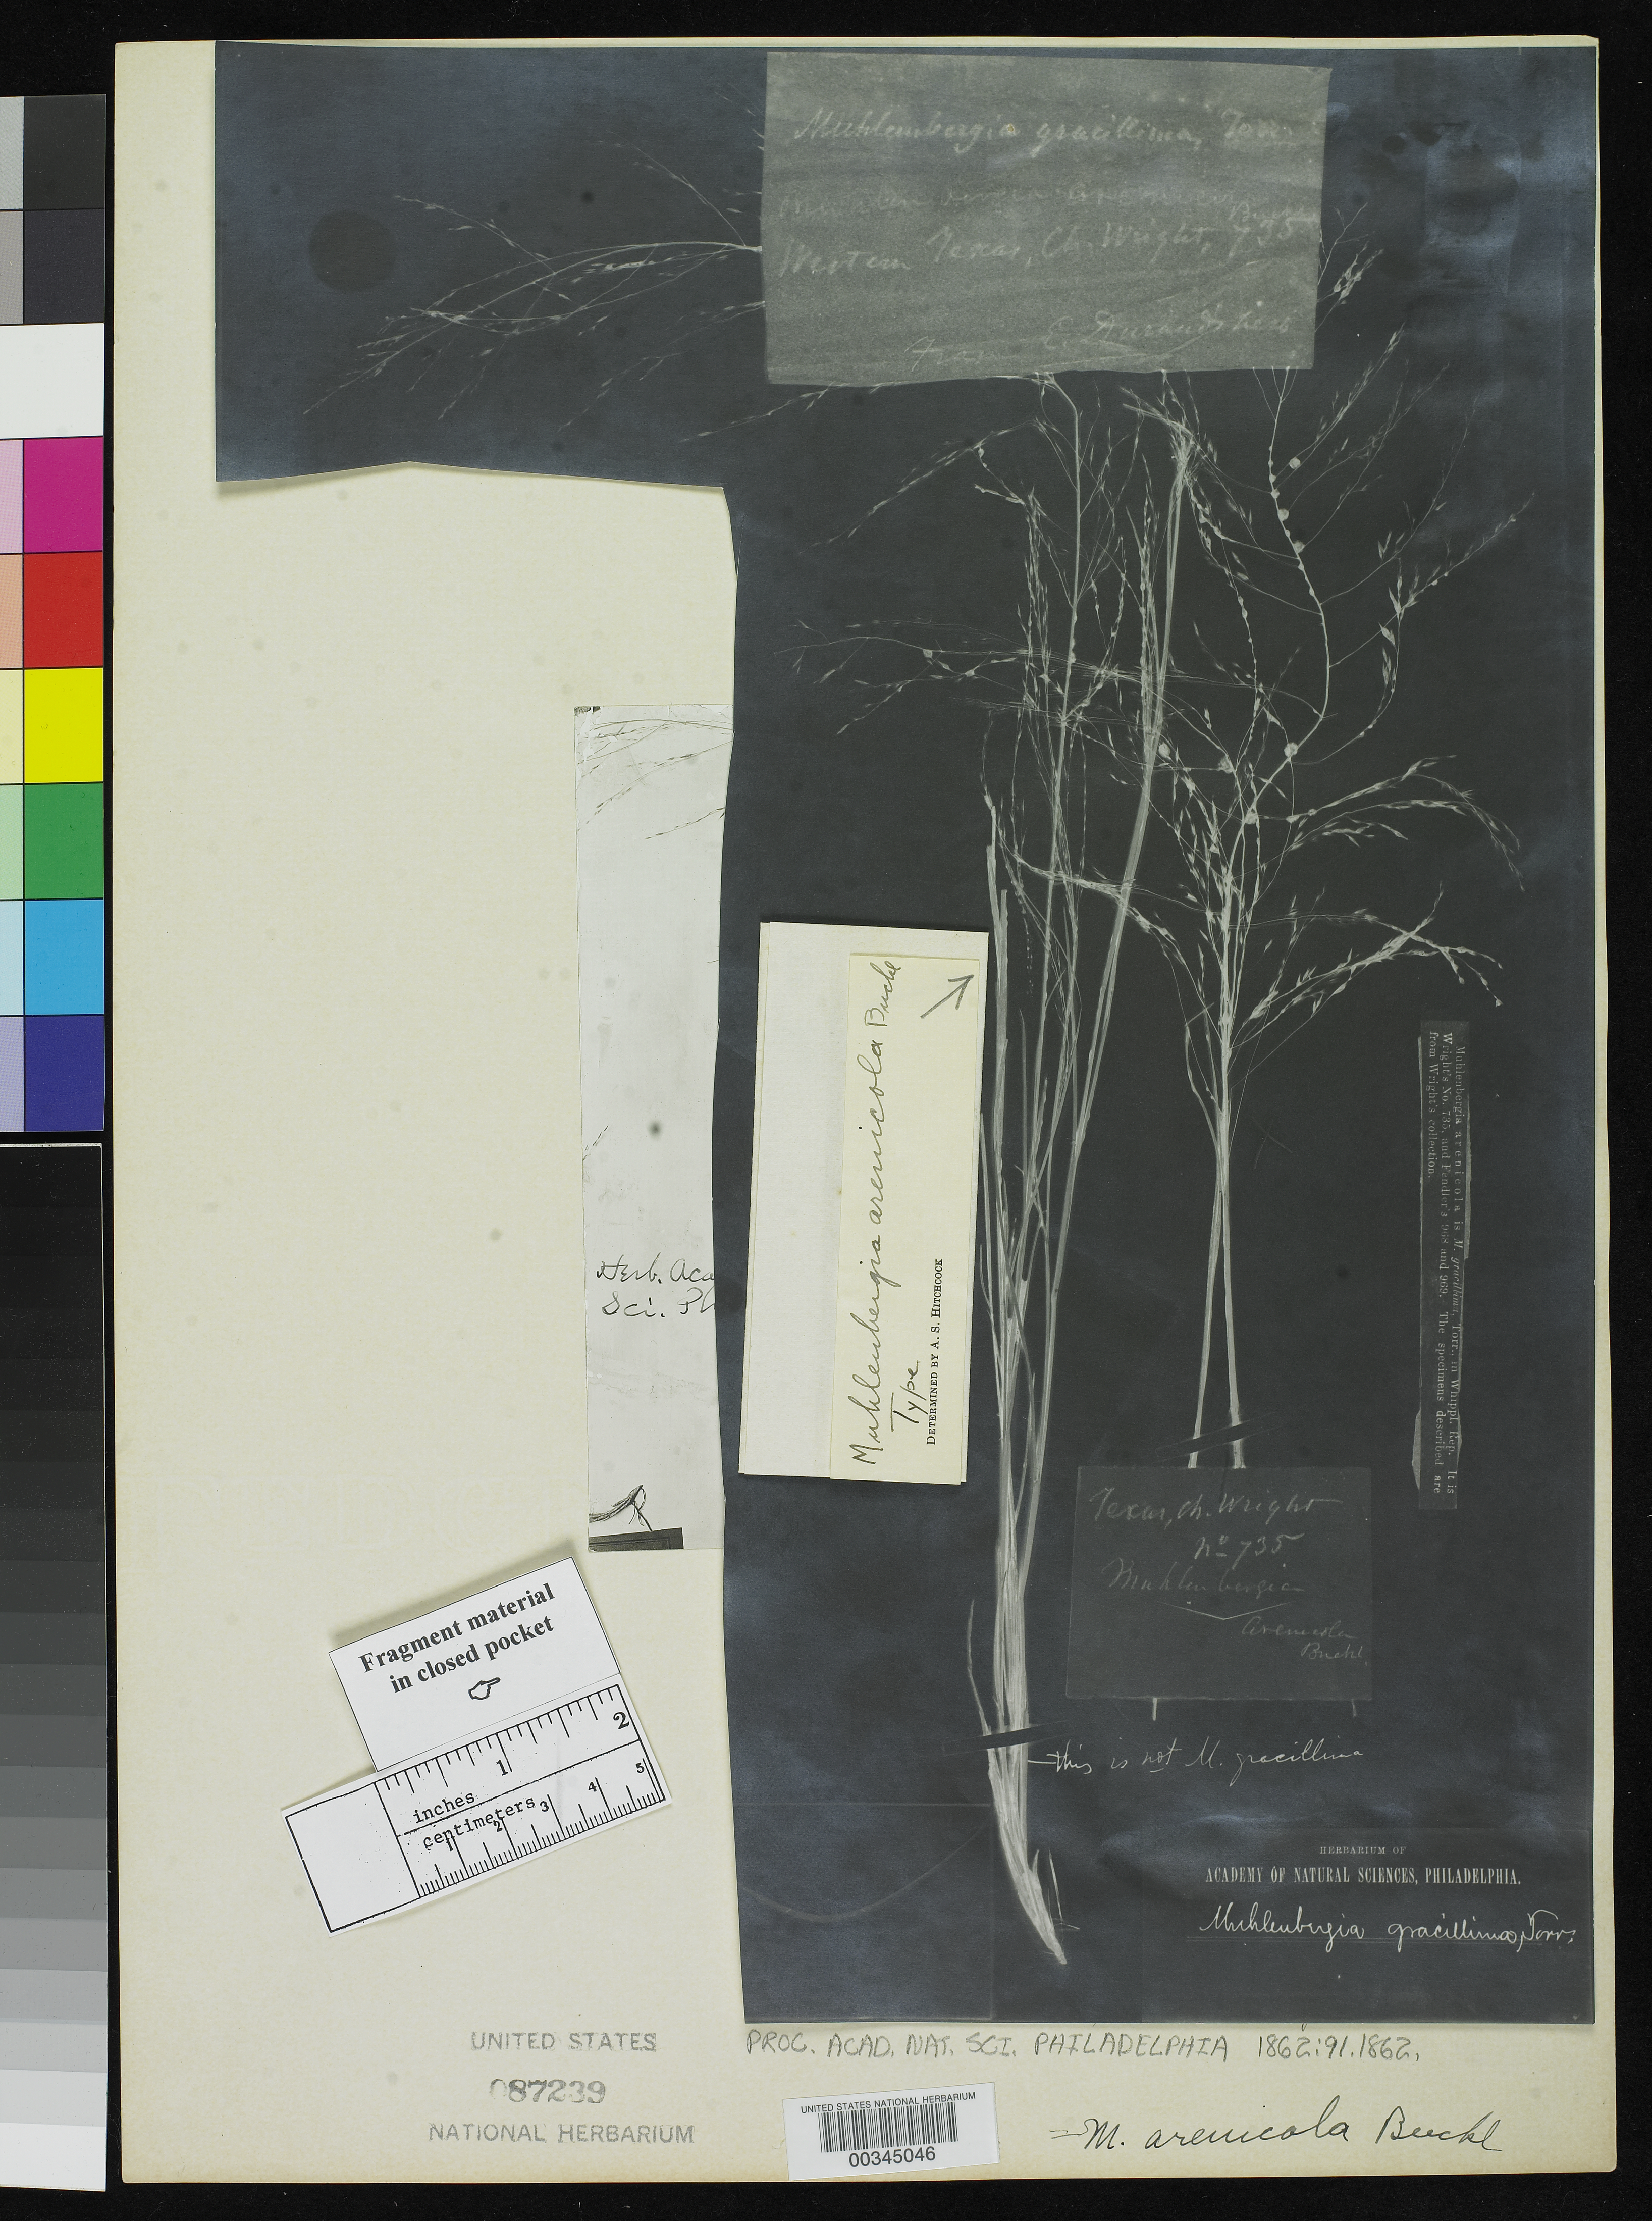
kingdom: Plantae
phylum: Tracheophyta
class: Liliopsida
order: Poales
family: Poaceae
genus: Muhlenbergia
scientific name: Muhlenbergia arenicola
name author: Buckley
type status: Possible Type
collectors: C. Wright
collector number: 735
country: United States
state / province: Texas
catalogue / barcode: US 87239